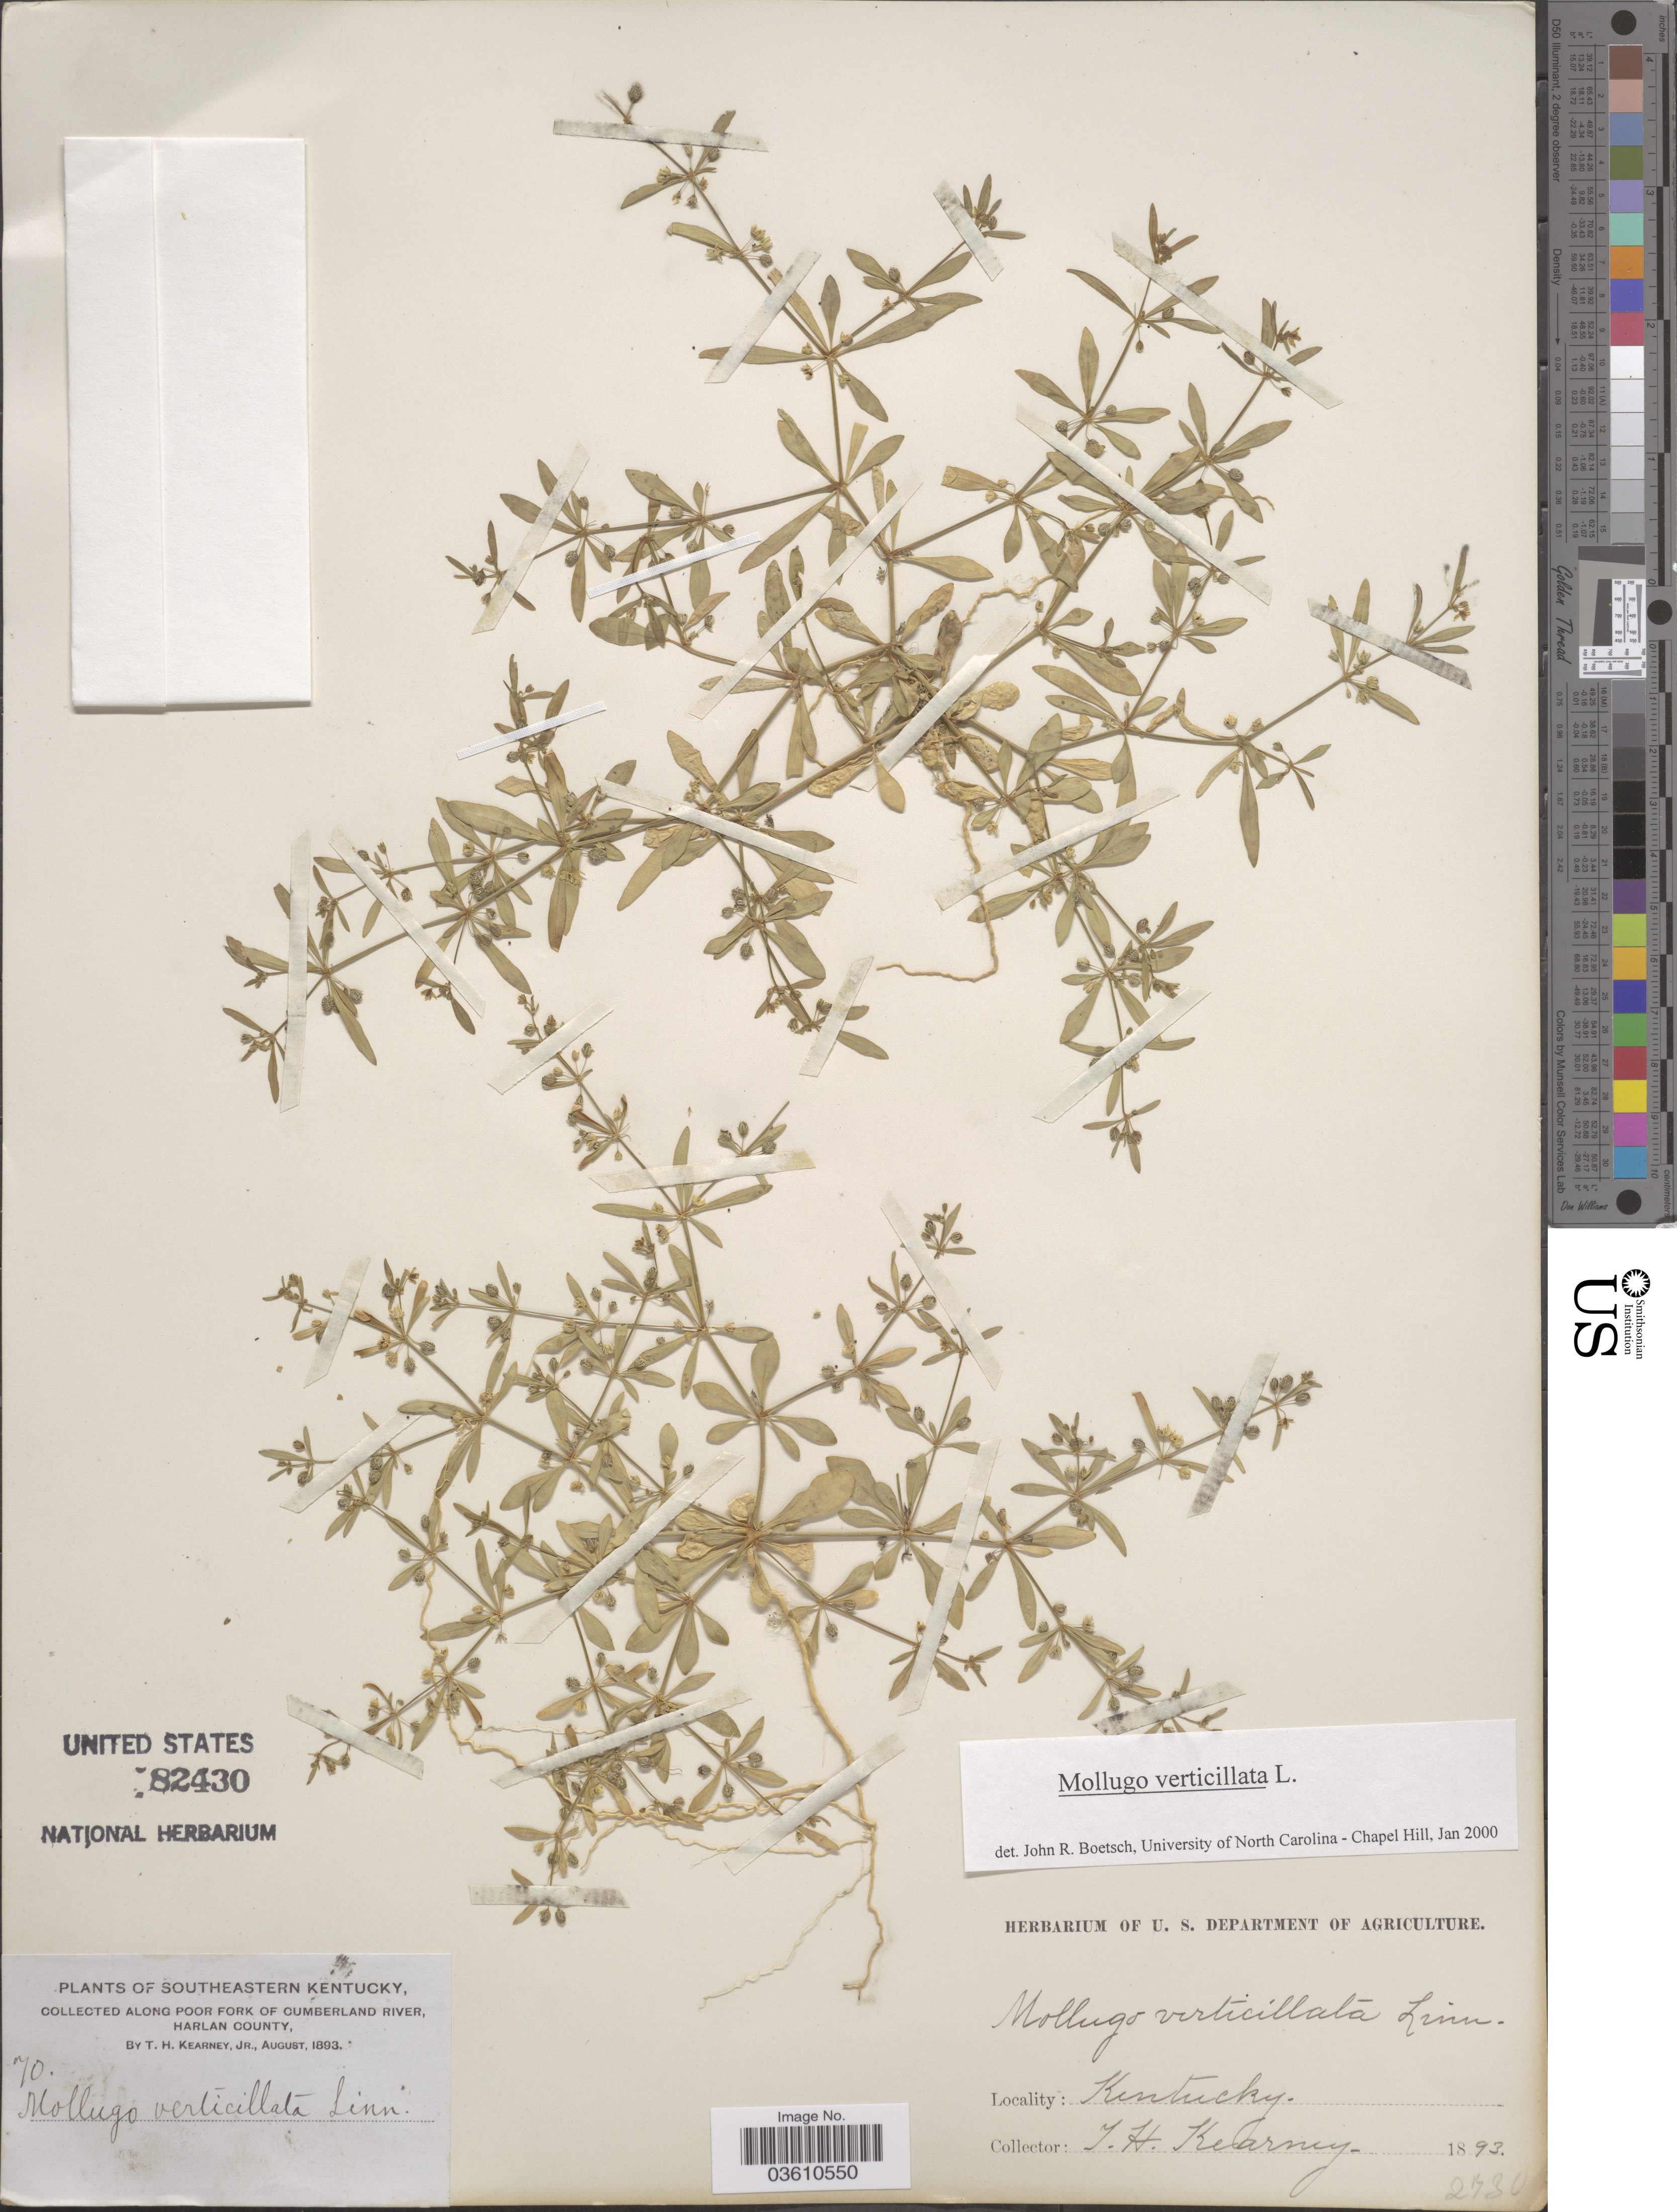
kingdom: Plantae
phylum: Tracheophyta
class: Magnoliopsida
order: Caryophyllales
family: Molluginaceae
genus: Mollugo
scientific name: Mollugo verticillata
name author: L.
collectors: T. H. Kearney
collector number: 70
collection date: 1893-08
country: United States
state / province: Kentucky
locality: Southeastern Kentucky. Along Poor Fork of Cumberland River, Harlan County.